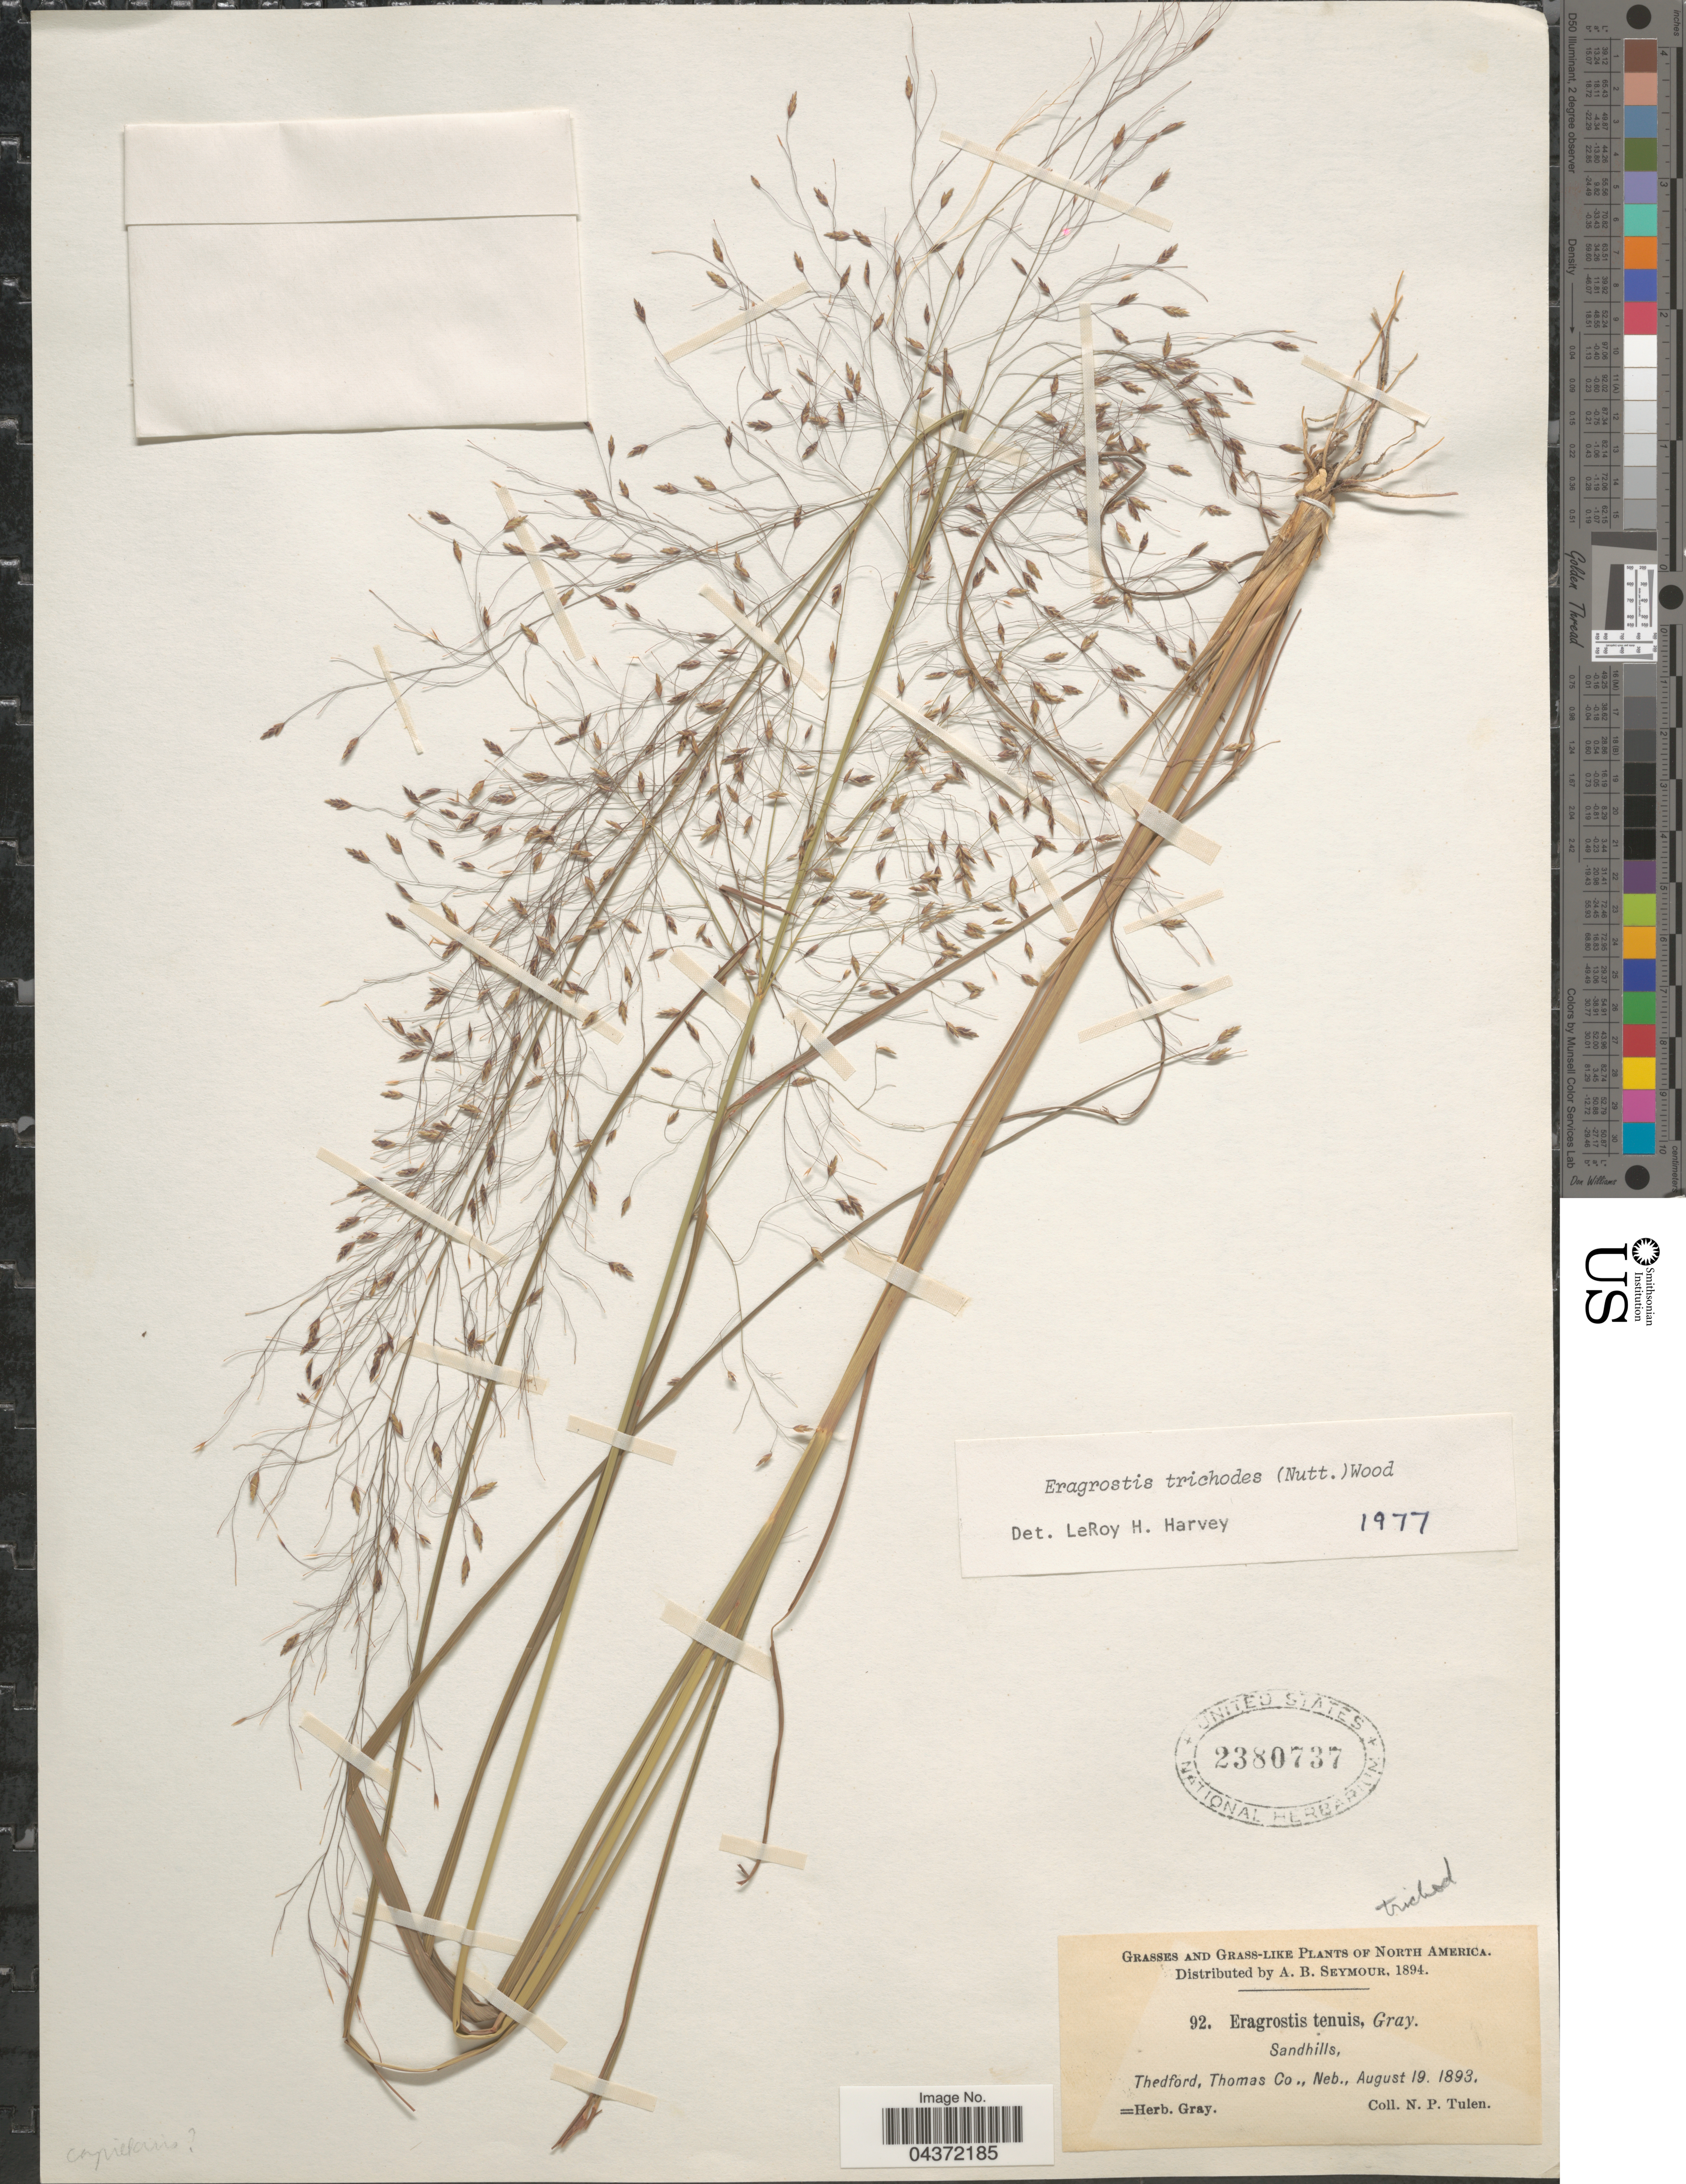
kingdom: Plantae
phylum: Tracheophyta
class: Liliopsida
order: Poales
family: Poaceae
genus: Eragrostis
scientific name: Eragrostis trichodes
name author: (Nutt.) Alph. Wood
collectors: N. Tulen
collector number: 92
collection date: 1893-08-19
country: United States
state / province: Nebraska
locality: Thedford, Thomas Co.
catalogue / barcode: US 2380737